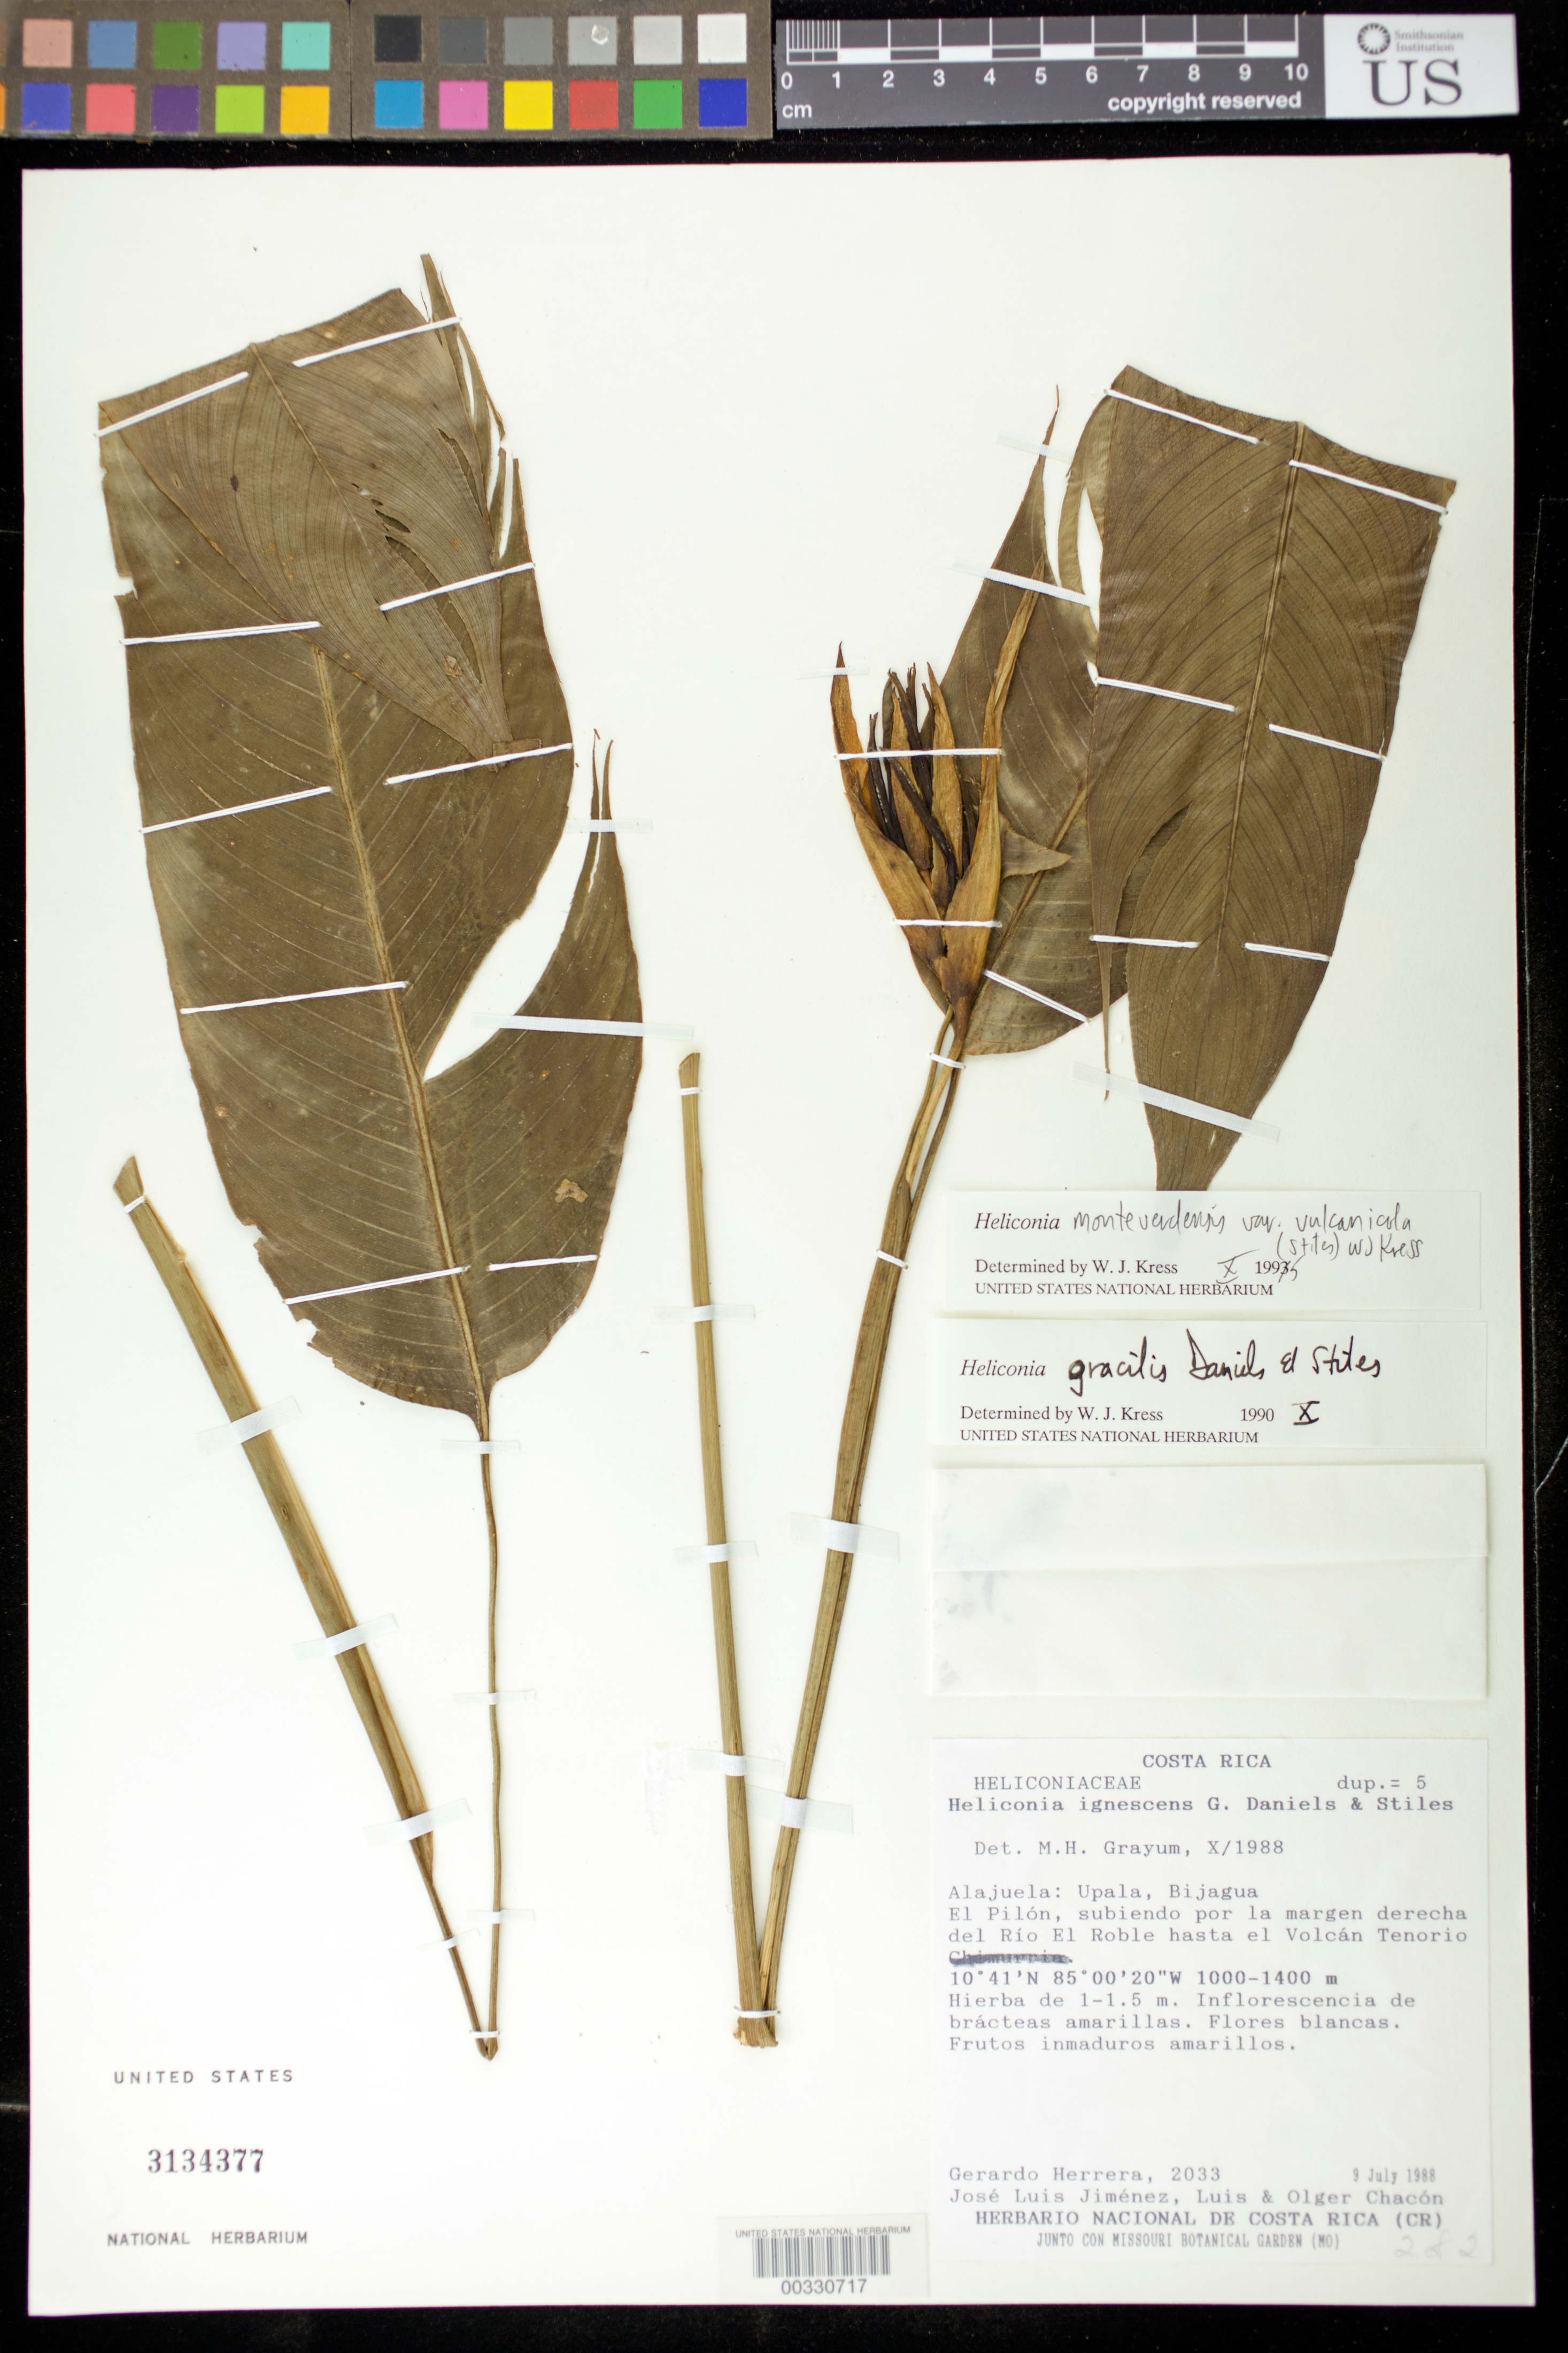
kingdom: Plantae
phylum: Tracheophyta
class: Liliopsida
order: Zingiberales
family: Heliconiaceae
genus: Heliconia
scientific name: Heliconia monteverdensis var. vulcanicola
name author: (F.G. Stiles) W.J. Kress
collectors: G. Herrera Ch., J. L. Jimenez, L. Chacon & O. Chacon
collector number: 2033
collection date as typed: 09 Jul 1988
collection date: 1988-07-09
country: Costa Rica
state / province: Alajuela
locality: Upala, Bijagua, El Pilon, subiendo on right bank of Rio El Roble hasta el Volcan Tenorio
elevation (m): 1000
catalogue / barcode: US 3134377